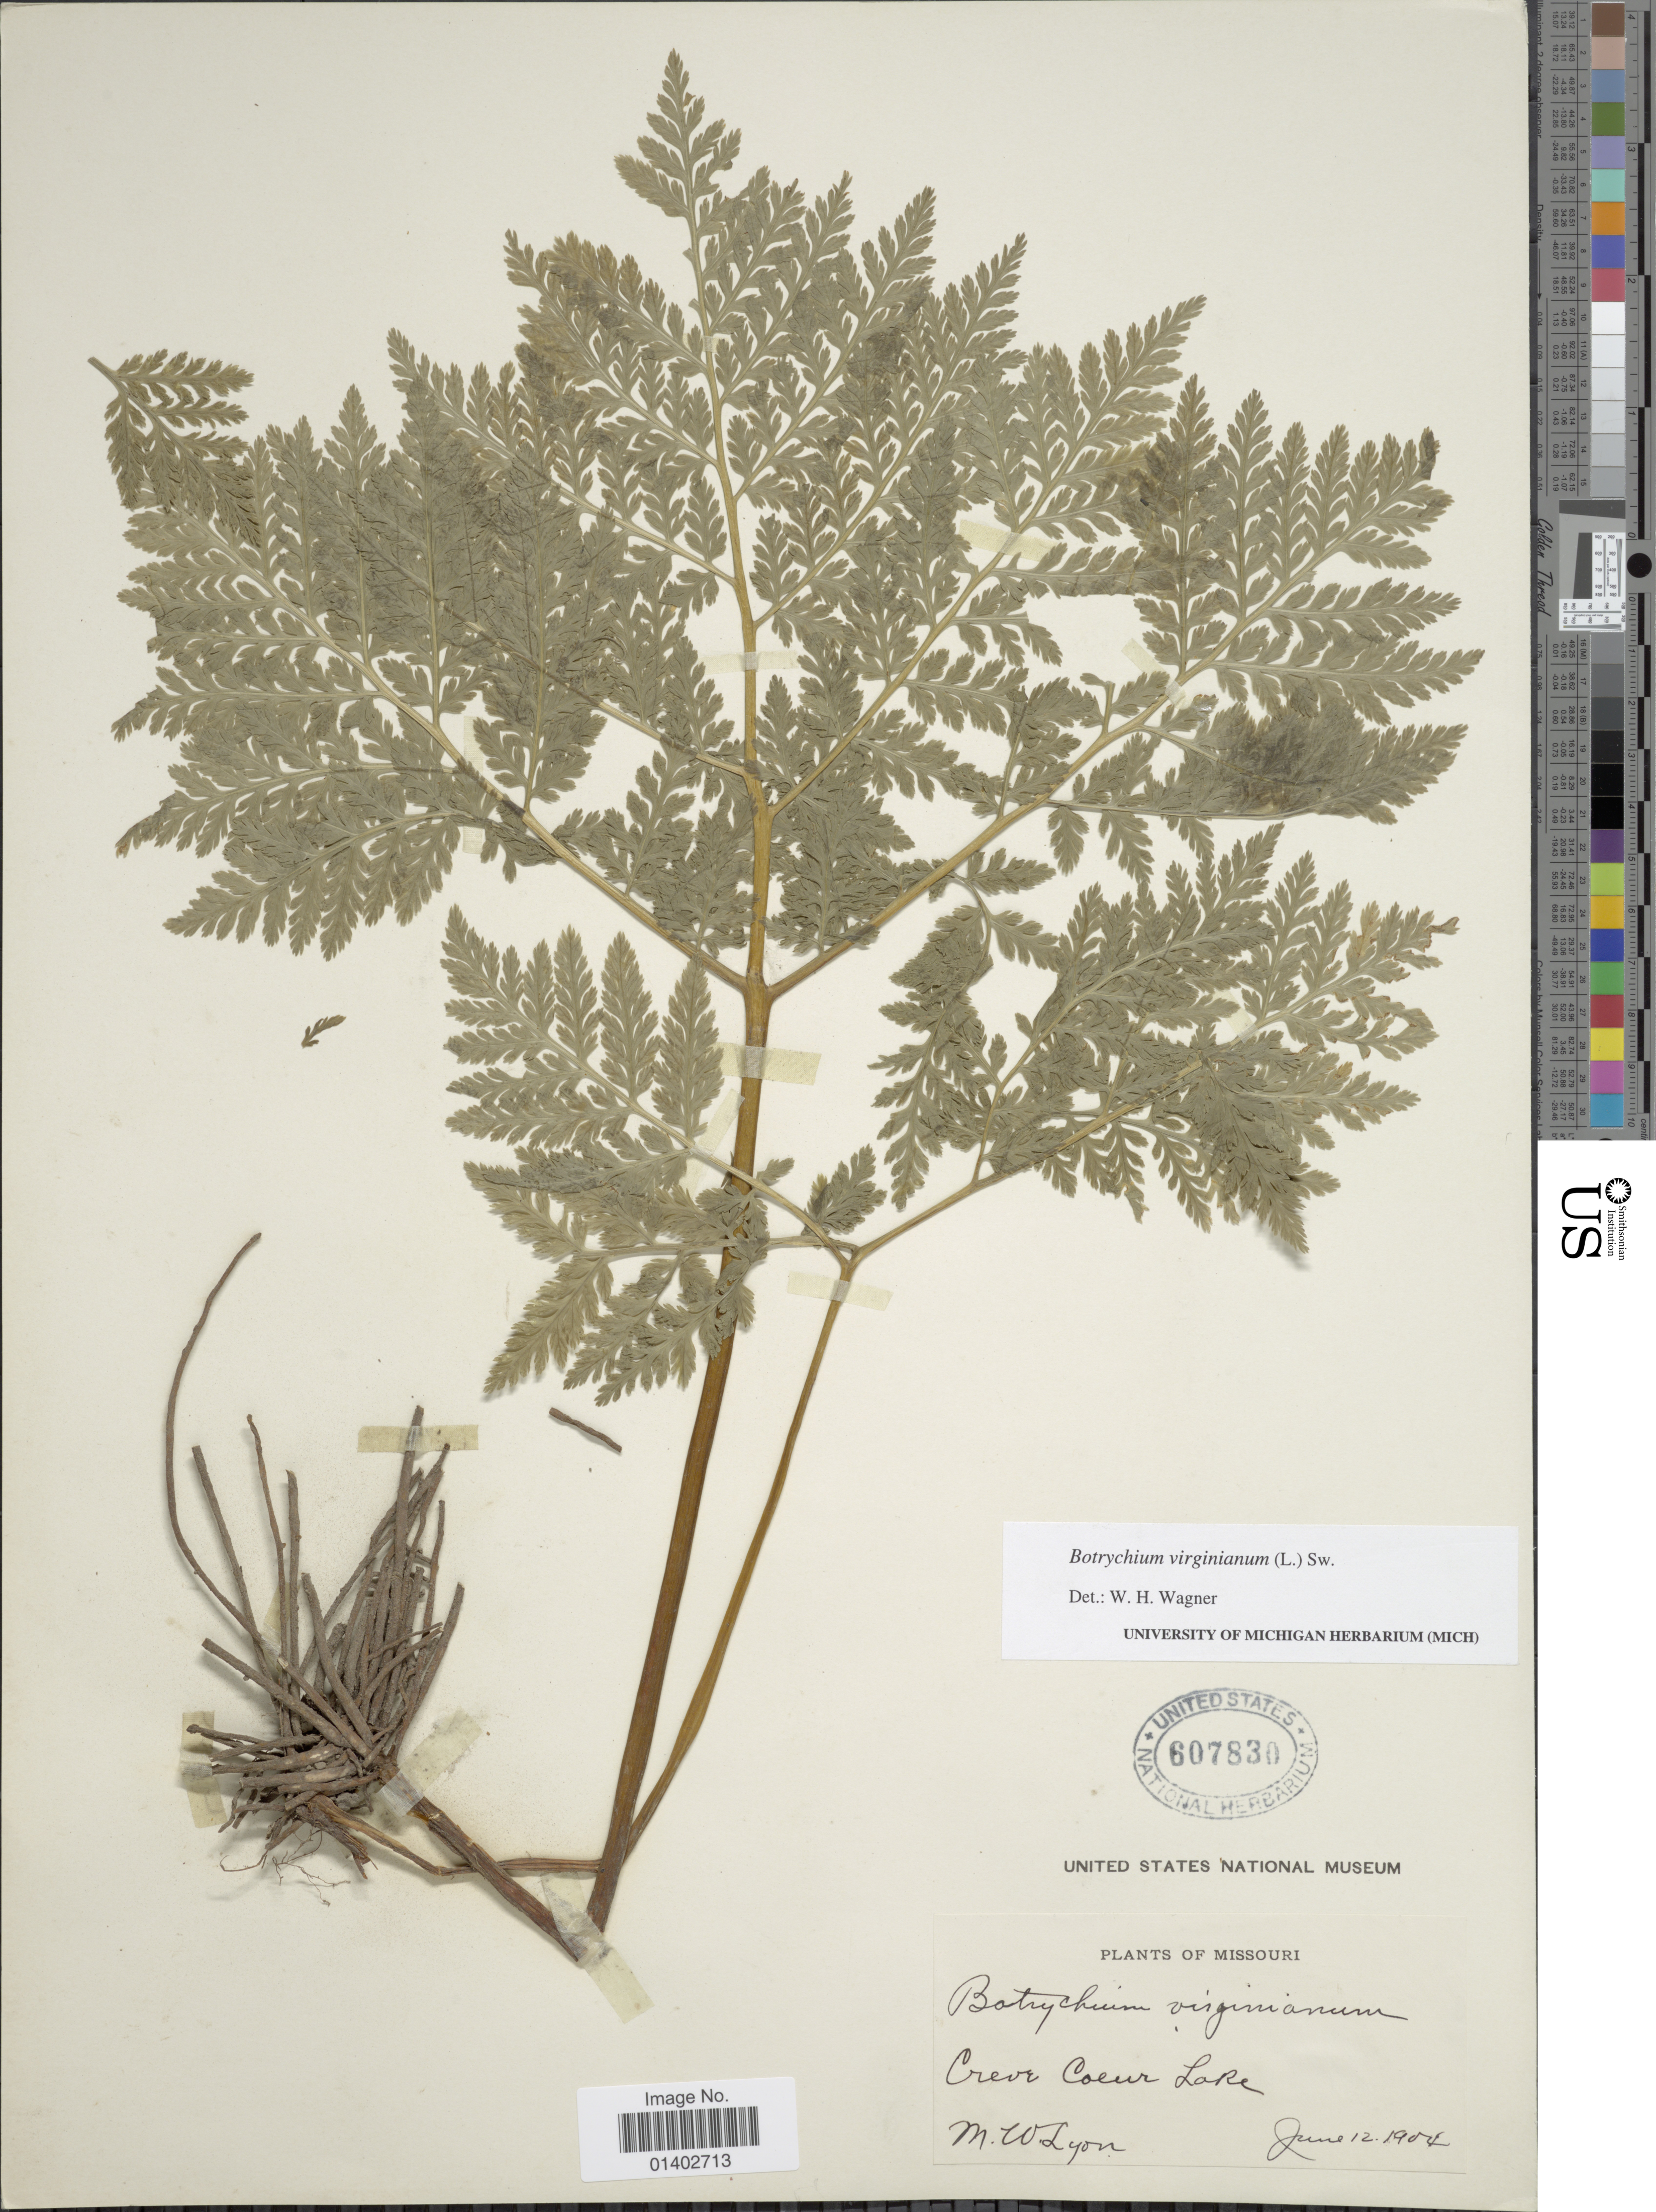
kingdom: Plantae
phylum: Tracheophyta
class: Polypodiopsida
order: Ophioglossales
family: Ophioglossaceae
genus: Botrychium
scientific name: Botrychium virginianum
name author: (L.) Sw.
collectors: M. W. Lyon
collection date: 1904-06-12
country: United States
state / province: Missouri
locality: Creve Coeur Lake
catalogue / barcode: US 607830